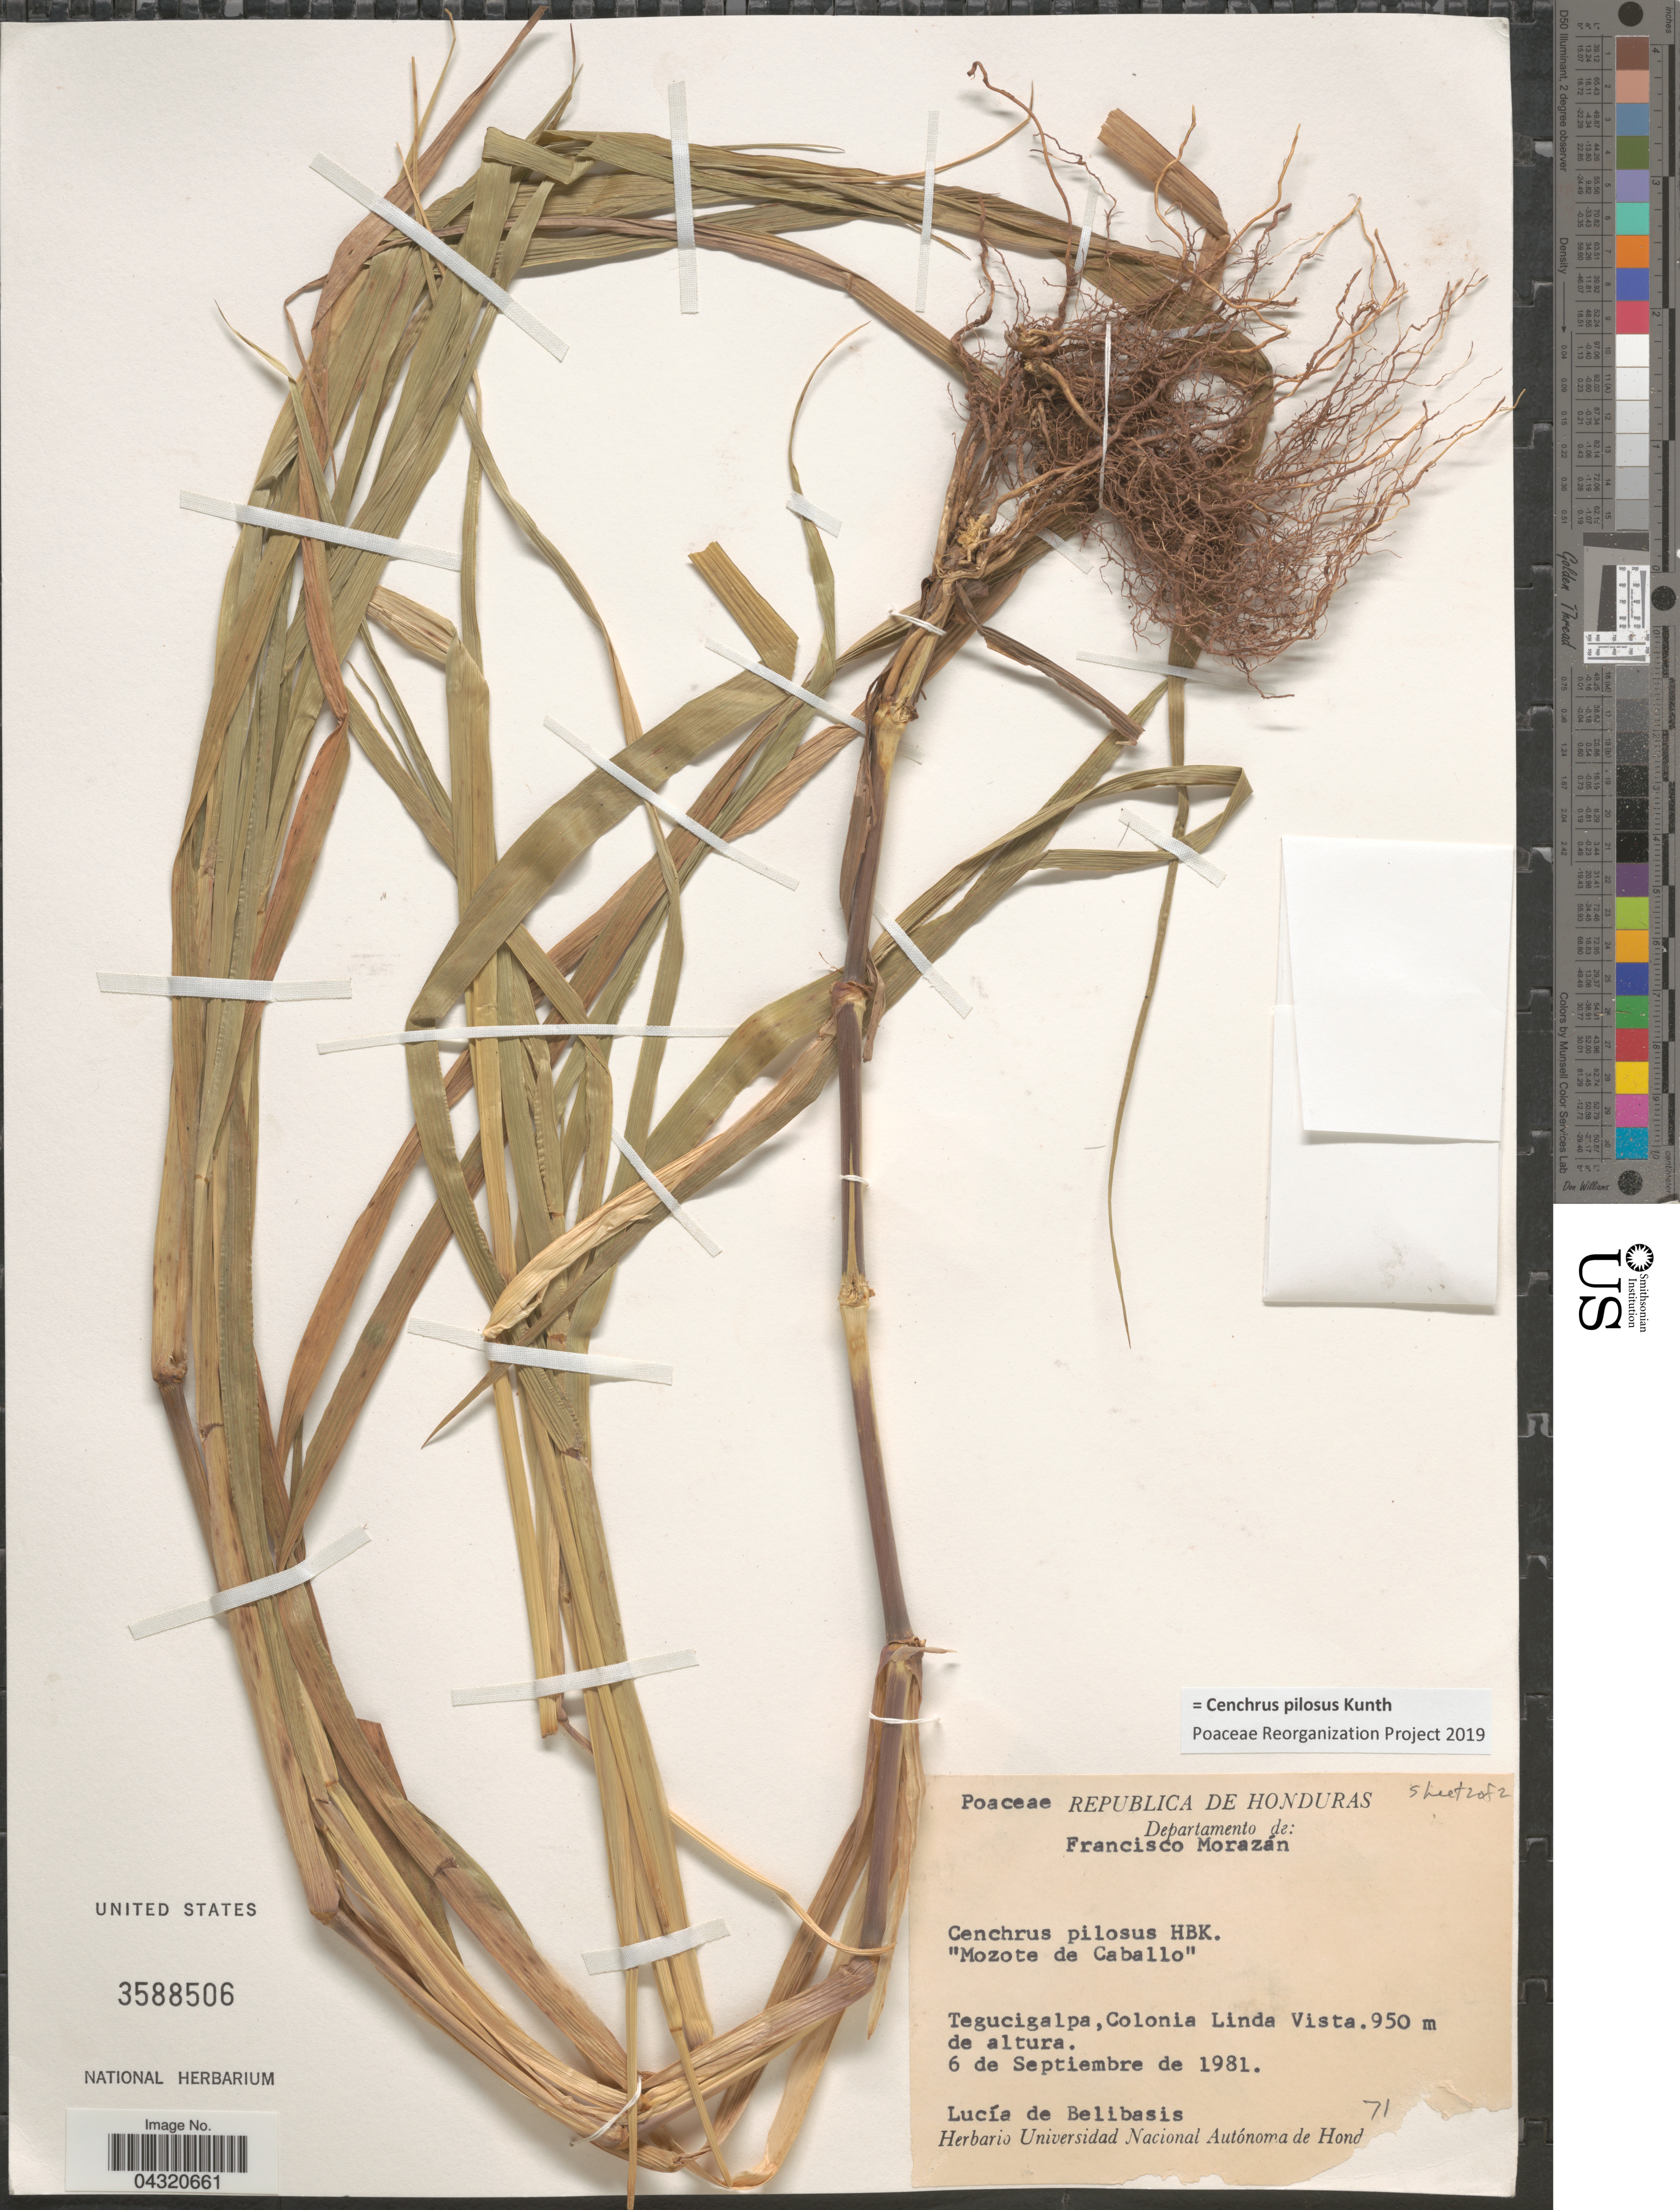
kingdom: Plantae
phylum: Tracheophyta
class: Liliopsida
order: Poales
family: Poaceae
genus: Cenchrus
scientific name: Cenchrus pilosus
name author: Kunth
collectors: L. De Belibasis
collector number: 71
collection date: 1981-09-06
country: Honduras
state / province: Fco. Morazán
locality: Departamento de: Francisco Morazán. Tegucigalpa, Colonia Linda Vista.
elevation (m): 950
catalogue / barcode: US 3588506